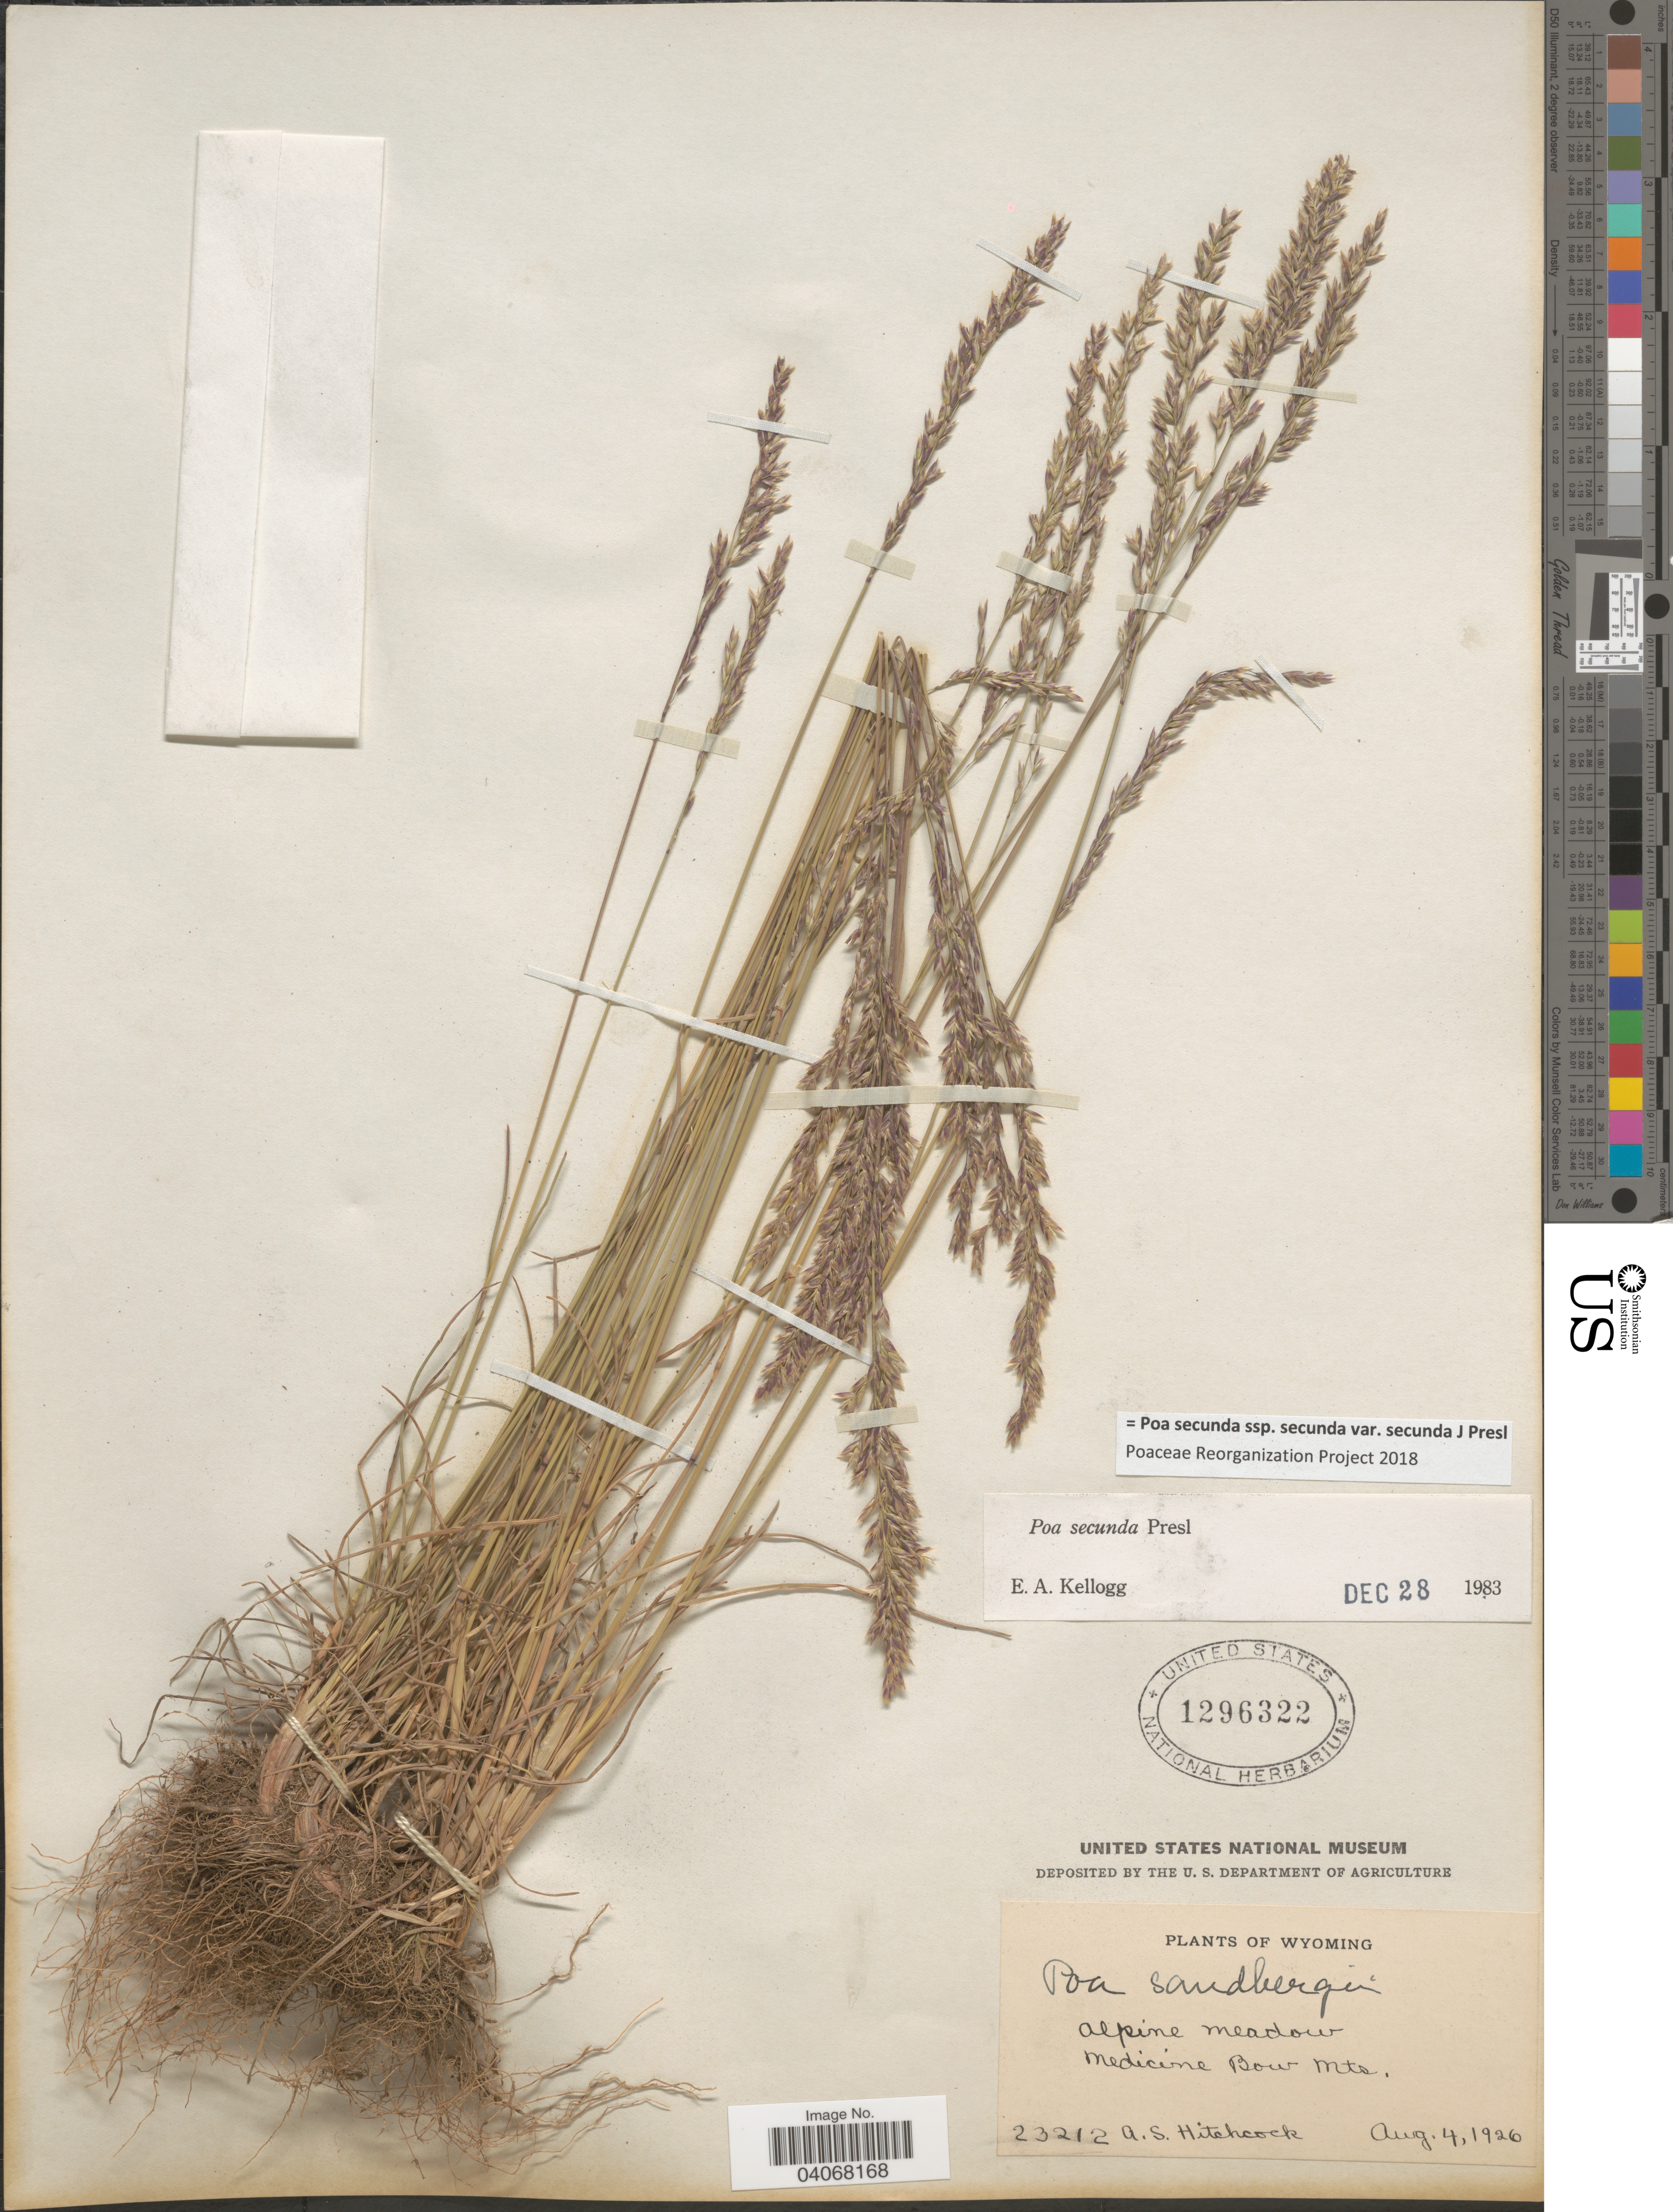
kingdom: Plantae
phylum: Tracheophyta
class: Liliopsida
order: Poales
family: Poaceae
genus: Poa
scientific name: Poa secunda subsp. secunda var. secunda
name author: J. Presl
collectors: A. S. Hitchcock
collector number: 23212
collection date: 1926-08-04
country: United States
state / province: Wyoming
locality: Alpine Meadow. Medicine Bow Mts.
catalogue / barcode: US 1296322